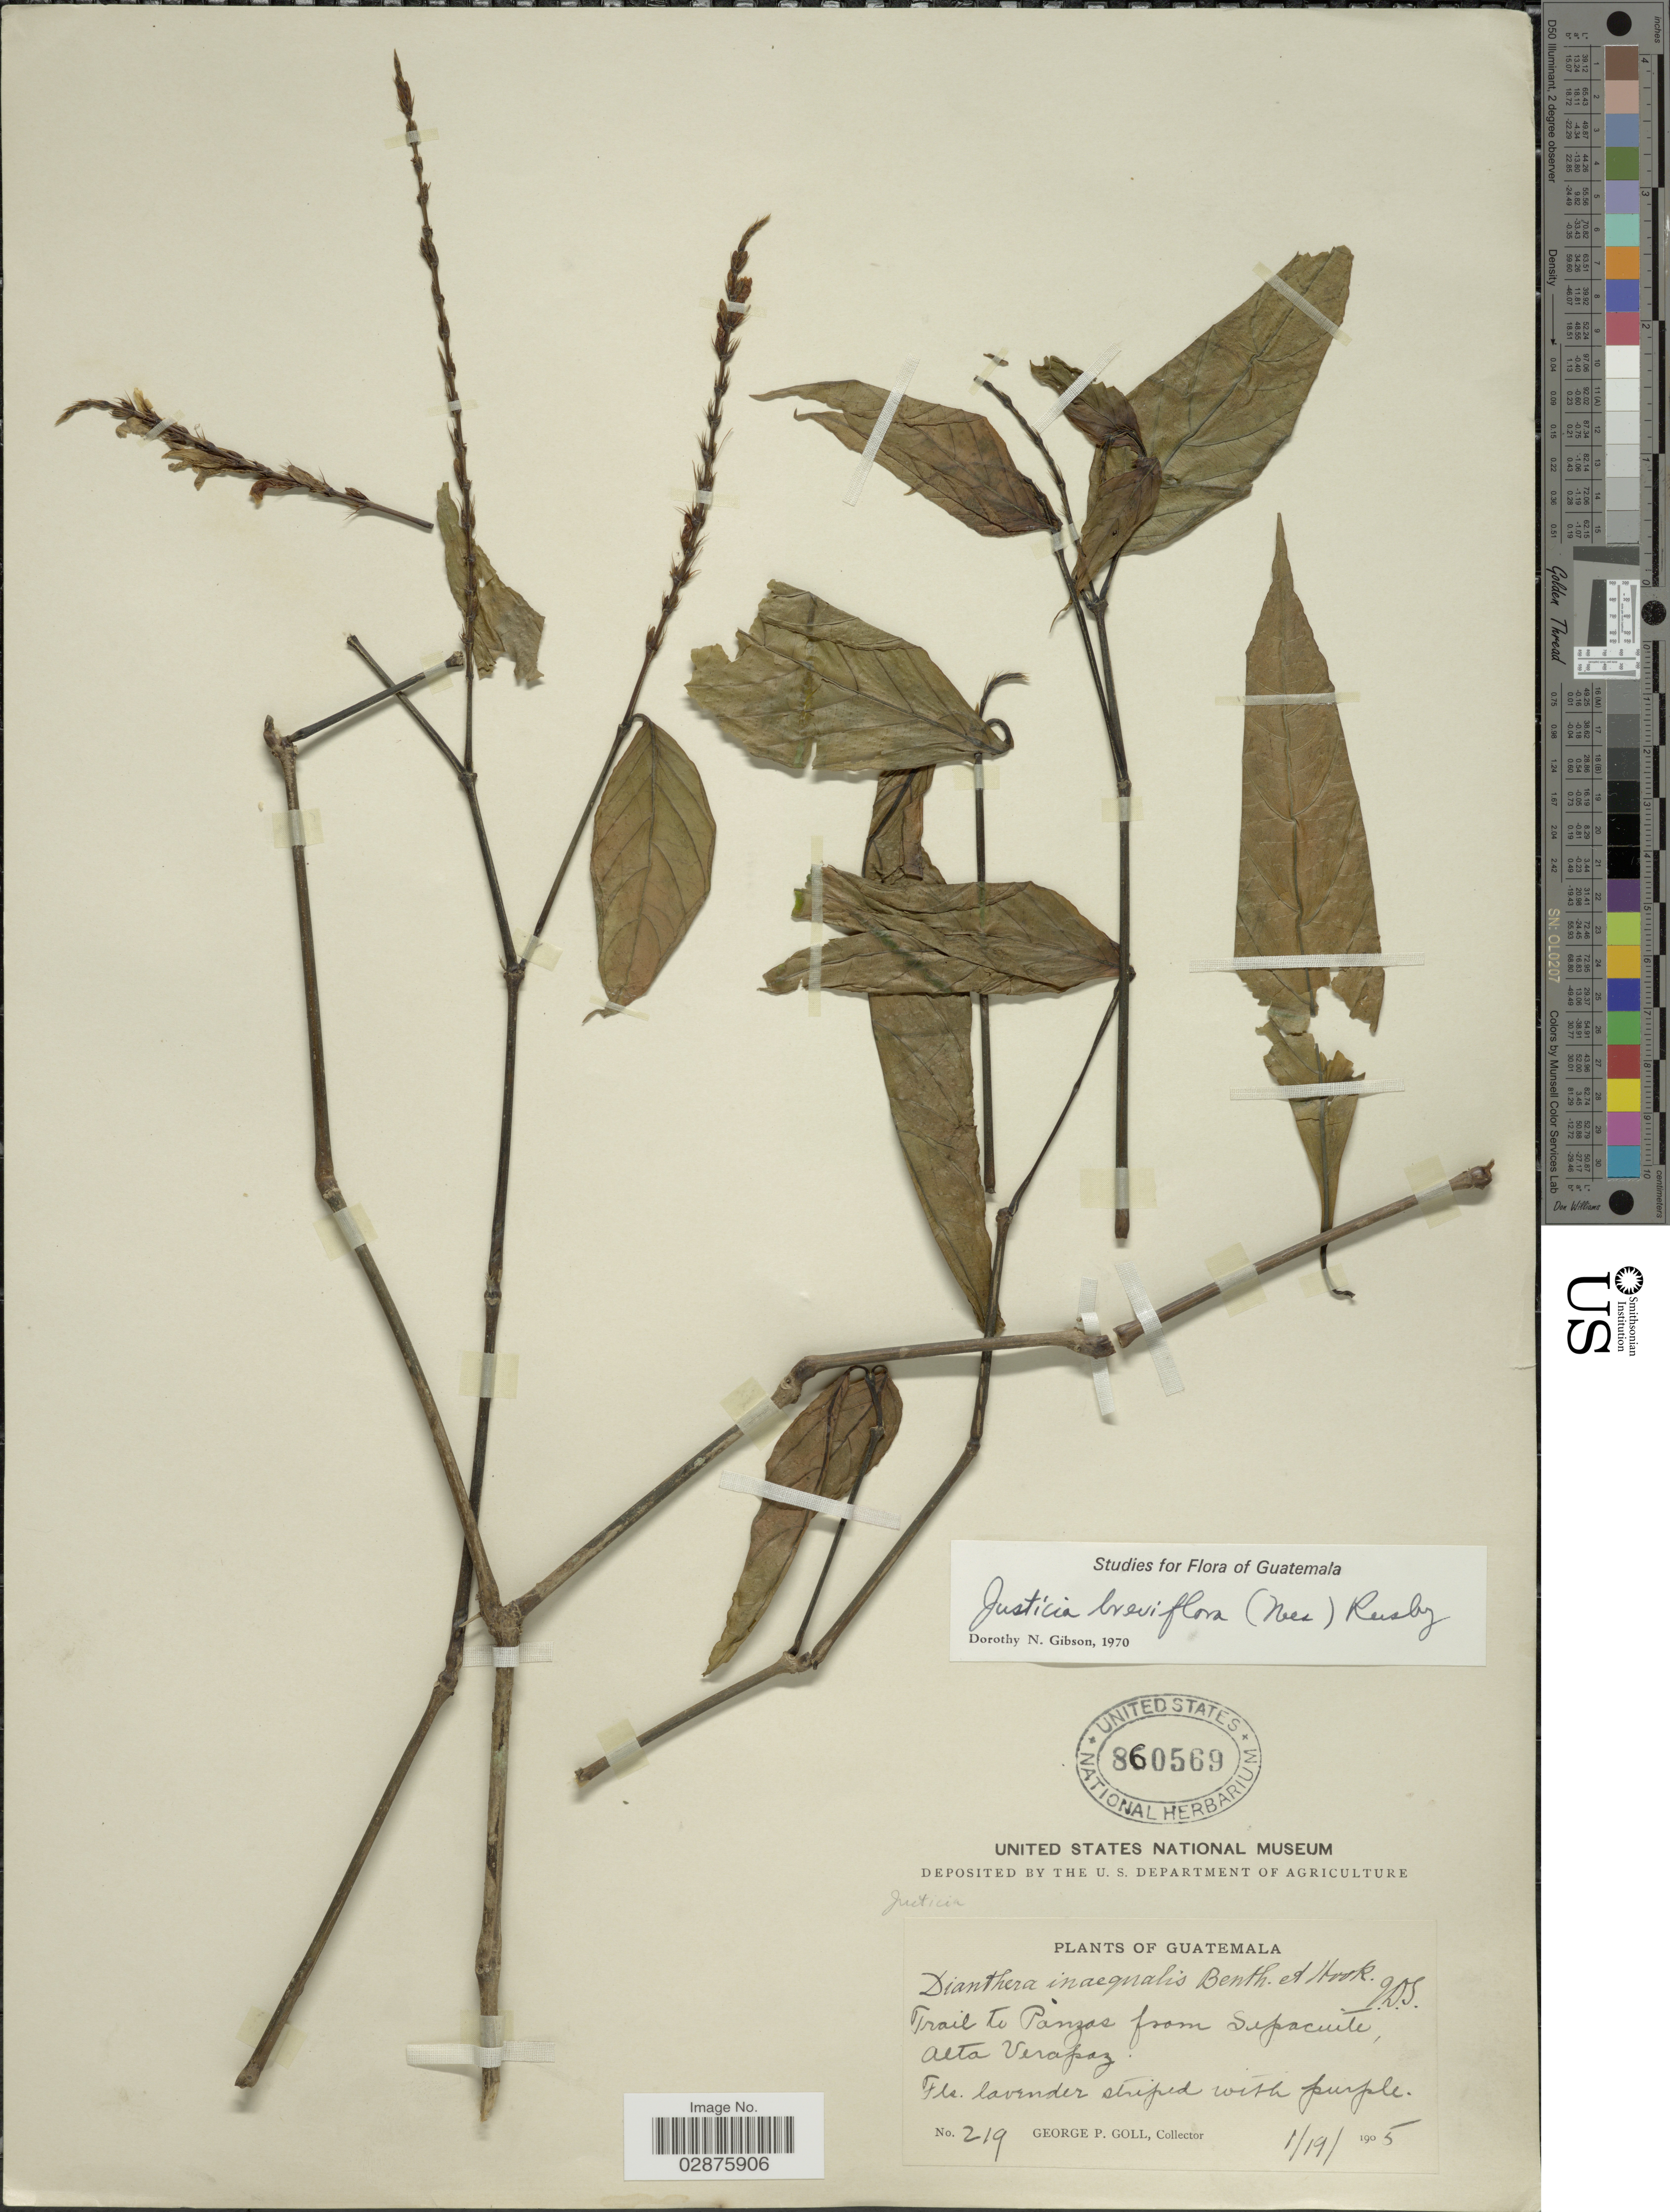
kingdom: Plantae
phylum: Tracheophyta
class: Magnoliopsida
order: Lamiales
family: Acanthaceae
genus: Justicia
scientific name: Justicia breviflora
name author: (Nees) Rusby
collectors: G. P. Goll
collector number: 219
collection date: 1905-01-19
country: Guatemala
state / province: Alta Verapaz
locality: Trail to Panzas from Sepacuite.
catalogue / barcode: US 860569